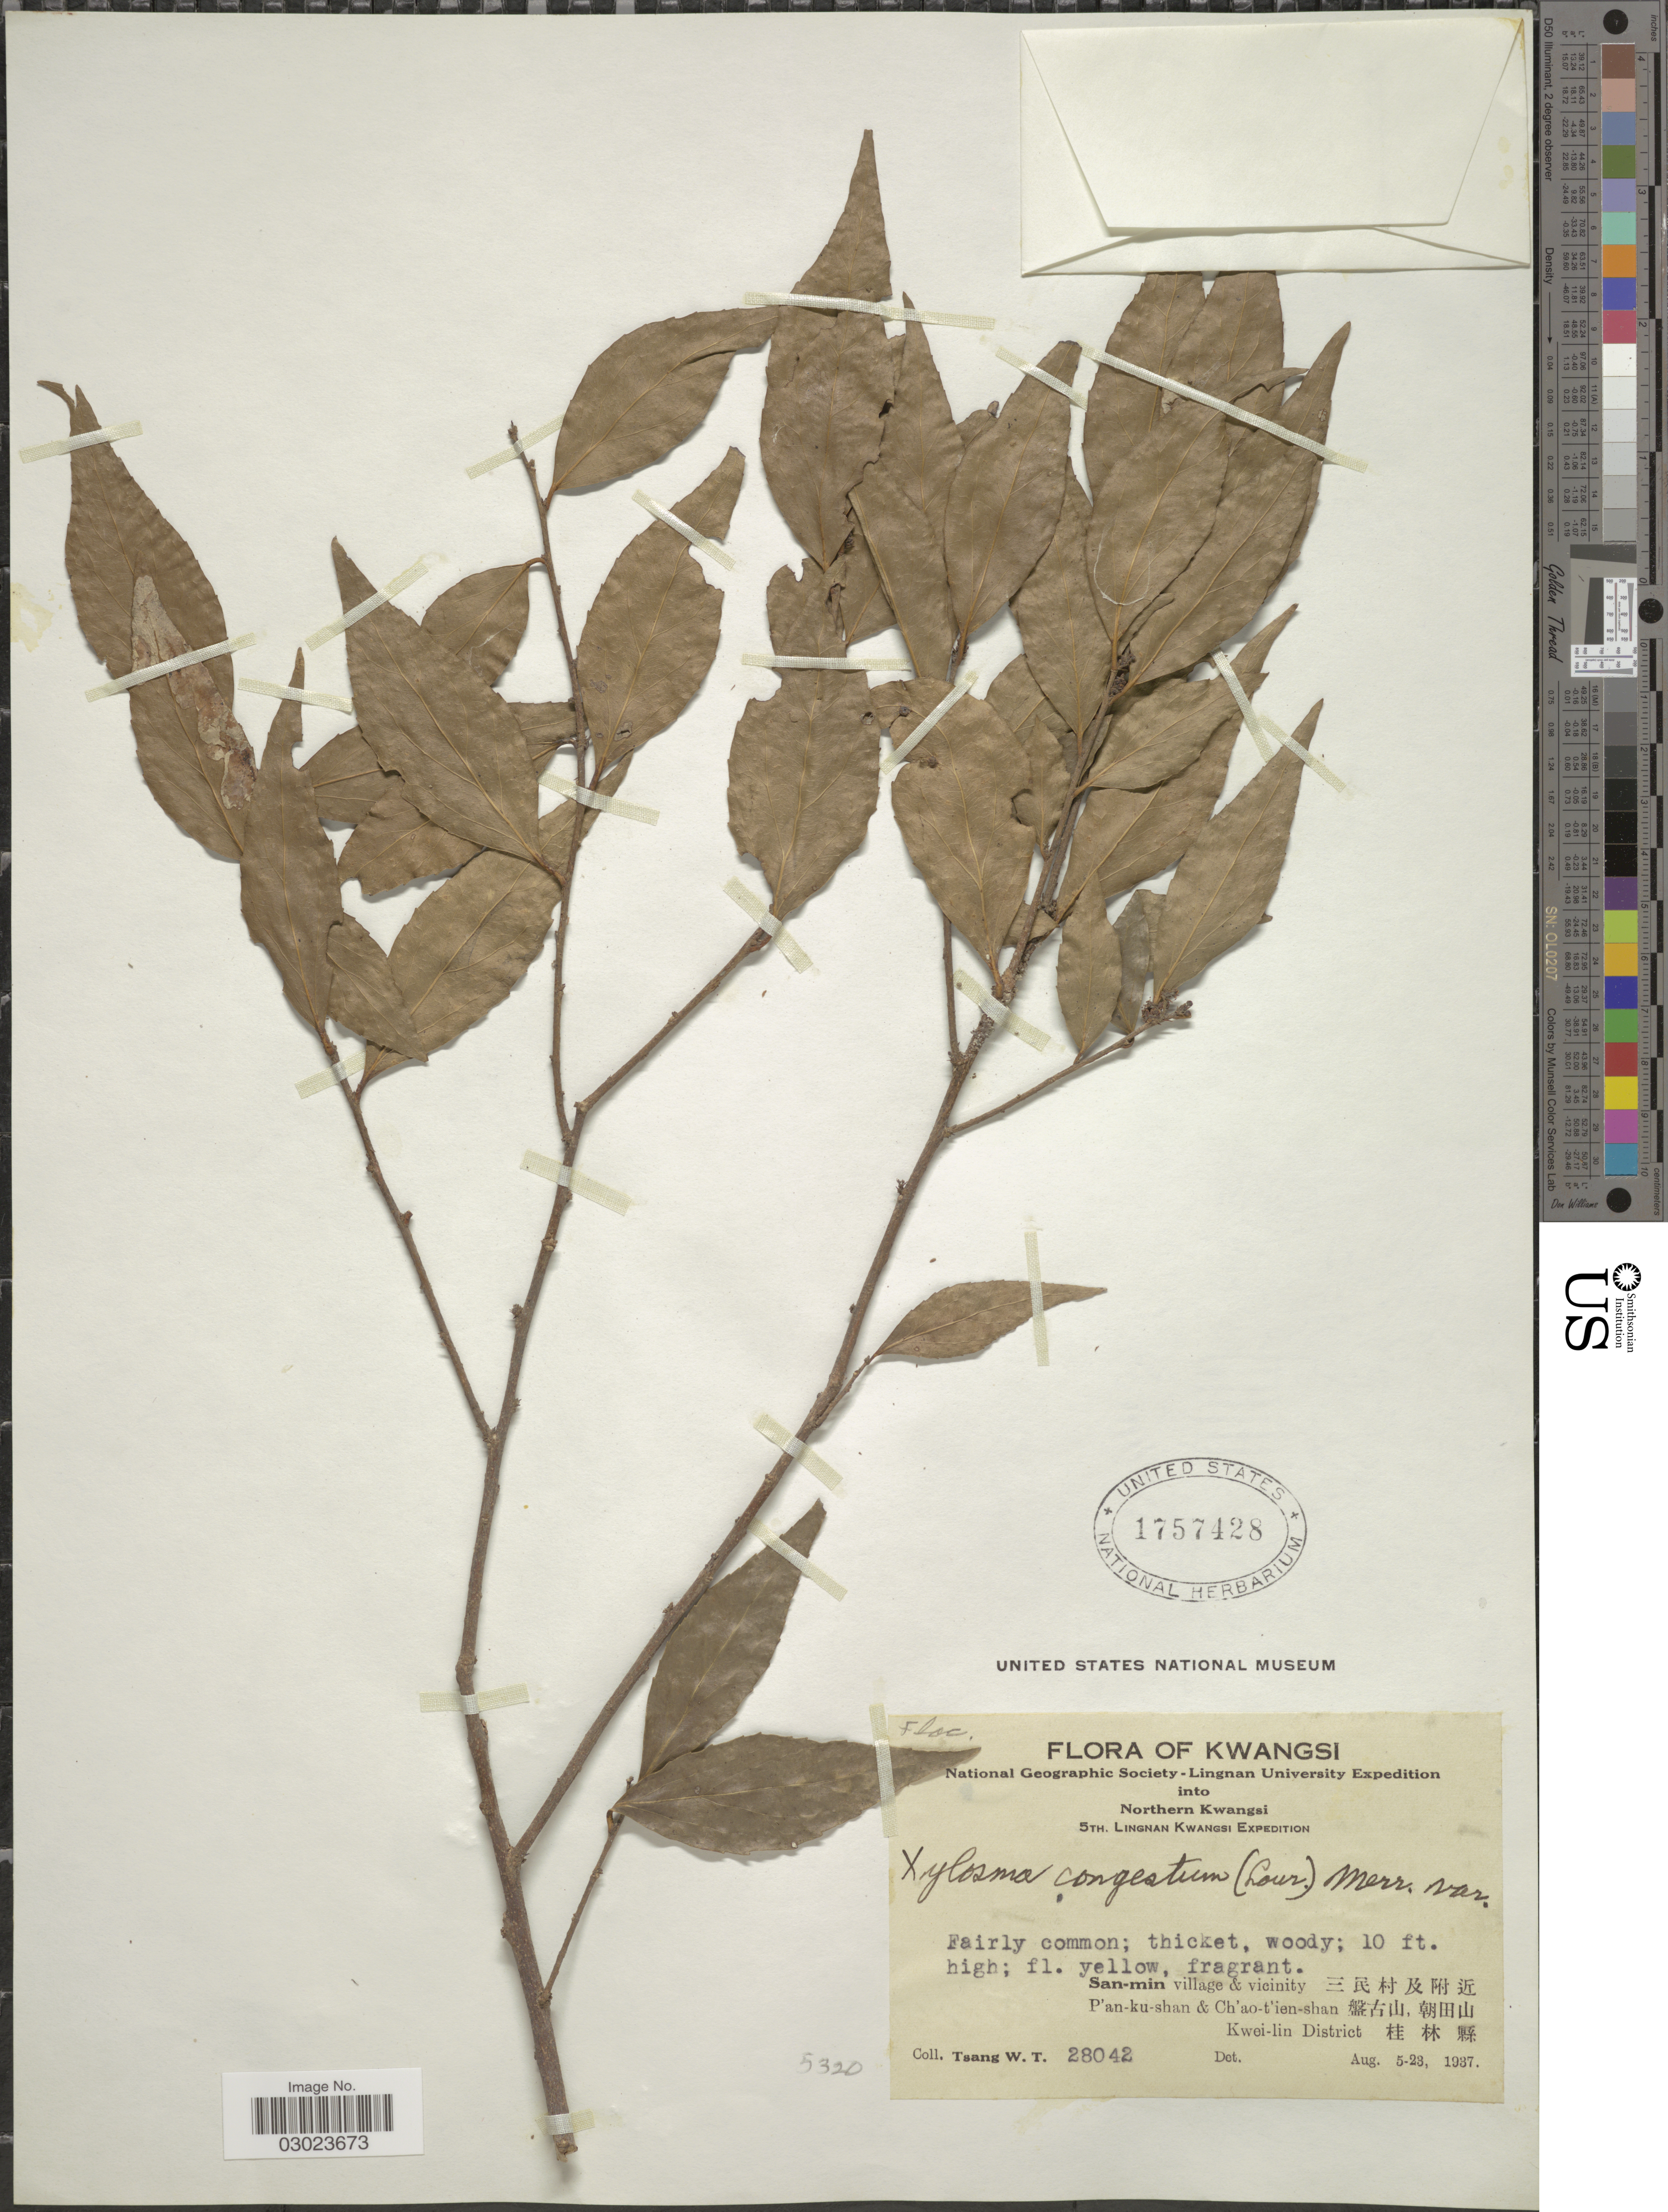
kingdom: Plantae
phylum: Tracheophyta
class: Magnoliopsida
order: Malpighiales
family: Salicaceae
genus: Xylosma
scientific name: Xylosma congesta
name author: (Lour.) Merr.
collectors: W. T. Tsang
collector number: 28042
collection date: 1937-08-05/1937-08-23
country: China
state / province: Guangxi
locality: Kwangsi, San-min village & vicinity, P'an-ku-shan & Ch'ao-t'ien-shan, Kwei-lin District.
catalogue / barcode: US 1757428